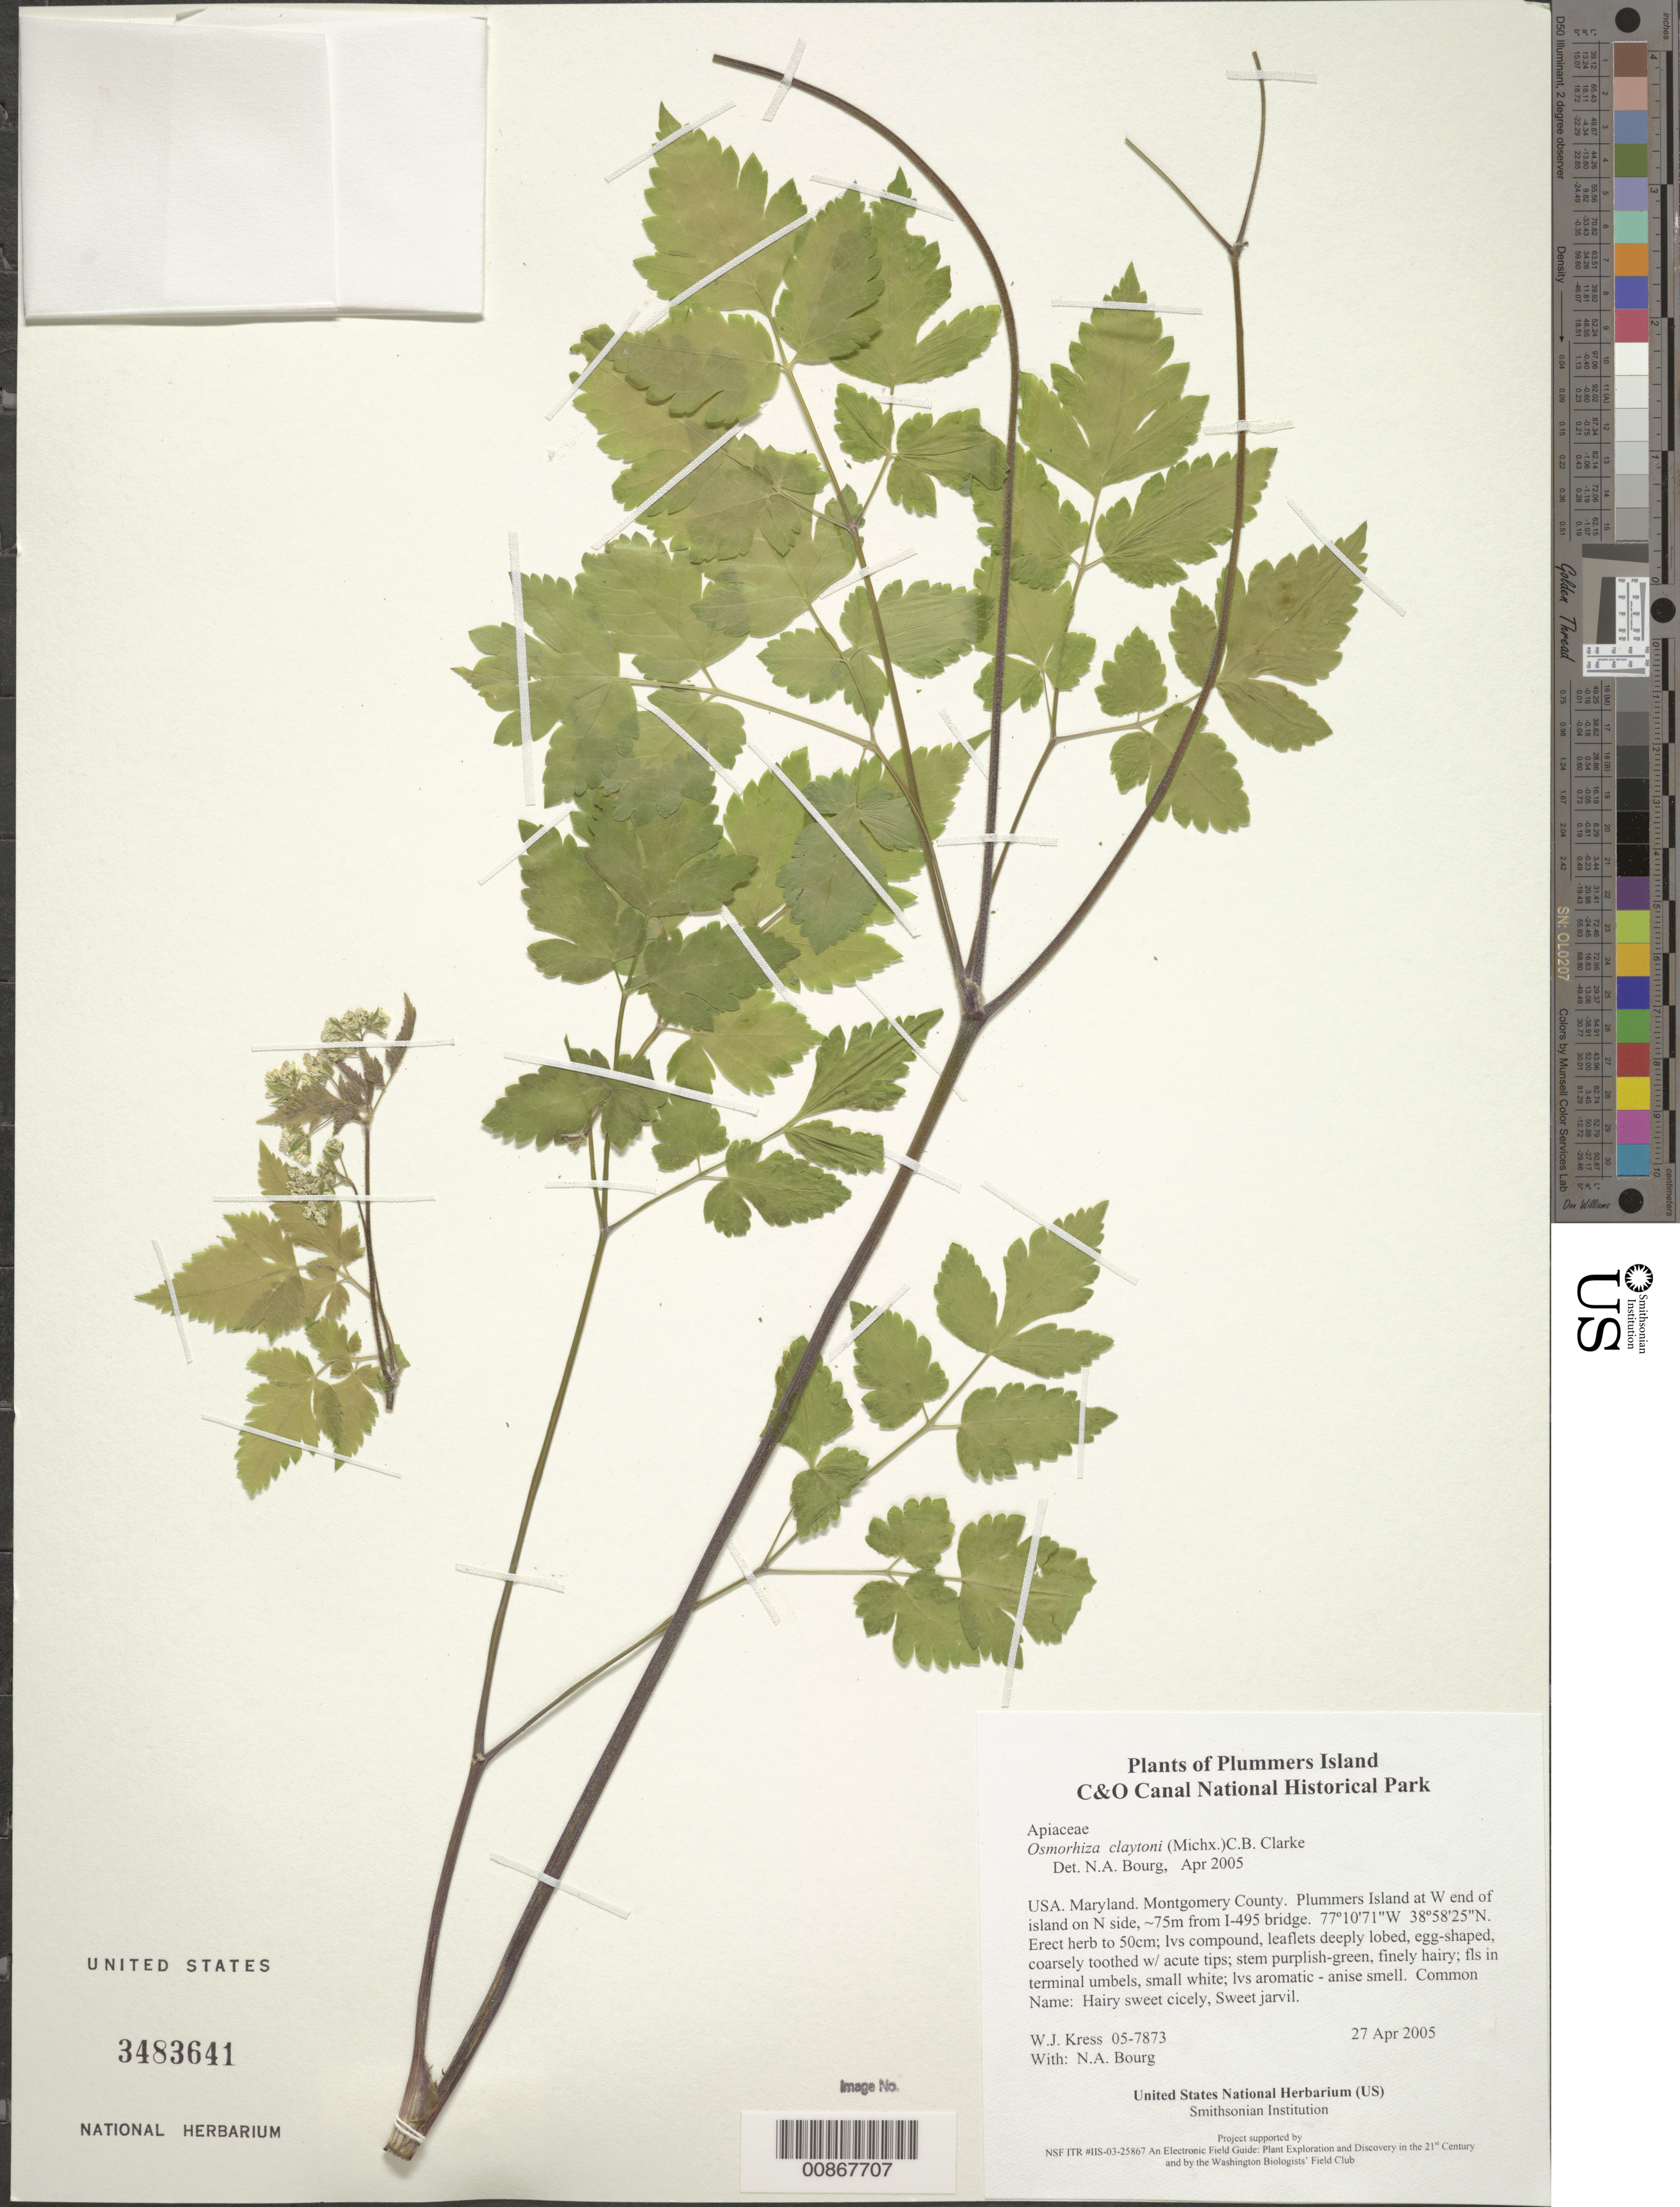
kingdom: Plantae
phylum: Tracheophyta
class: Magnoliopsida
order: Apiales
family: Apiaceae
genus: Osmorhiza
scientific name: Osmorhiza claytonii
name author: (Michx.) C.B. Clarke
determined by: Bourg, N. A.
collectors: W. J. Kress & N. A. Bourg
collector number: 05-7873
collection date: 2005-04-27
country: United States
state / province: Maryland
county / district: Montgomery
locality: Chesapeake and Ohio Canal National Historical Park, Plummers Island at W end of island on N side, ~75m from I-495 bridge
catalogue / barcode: US 3483641